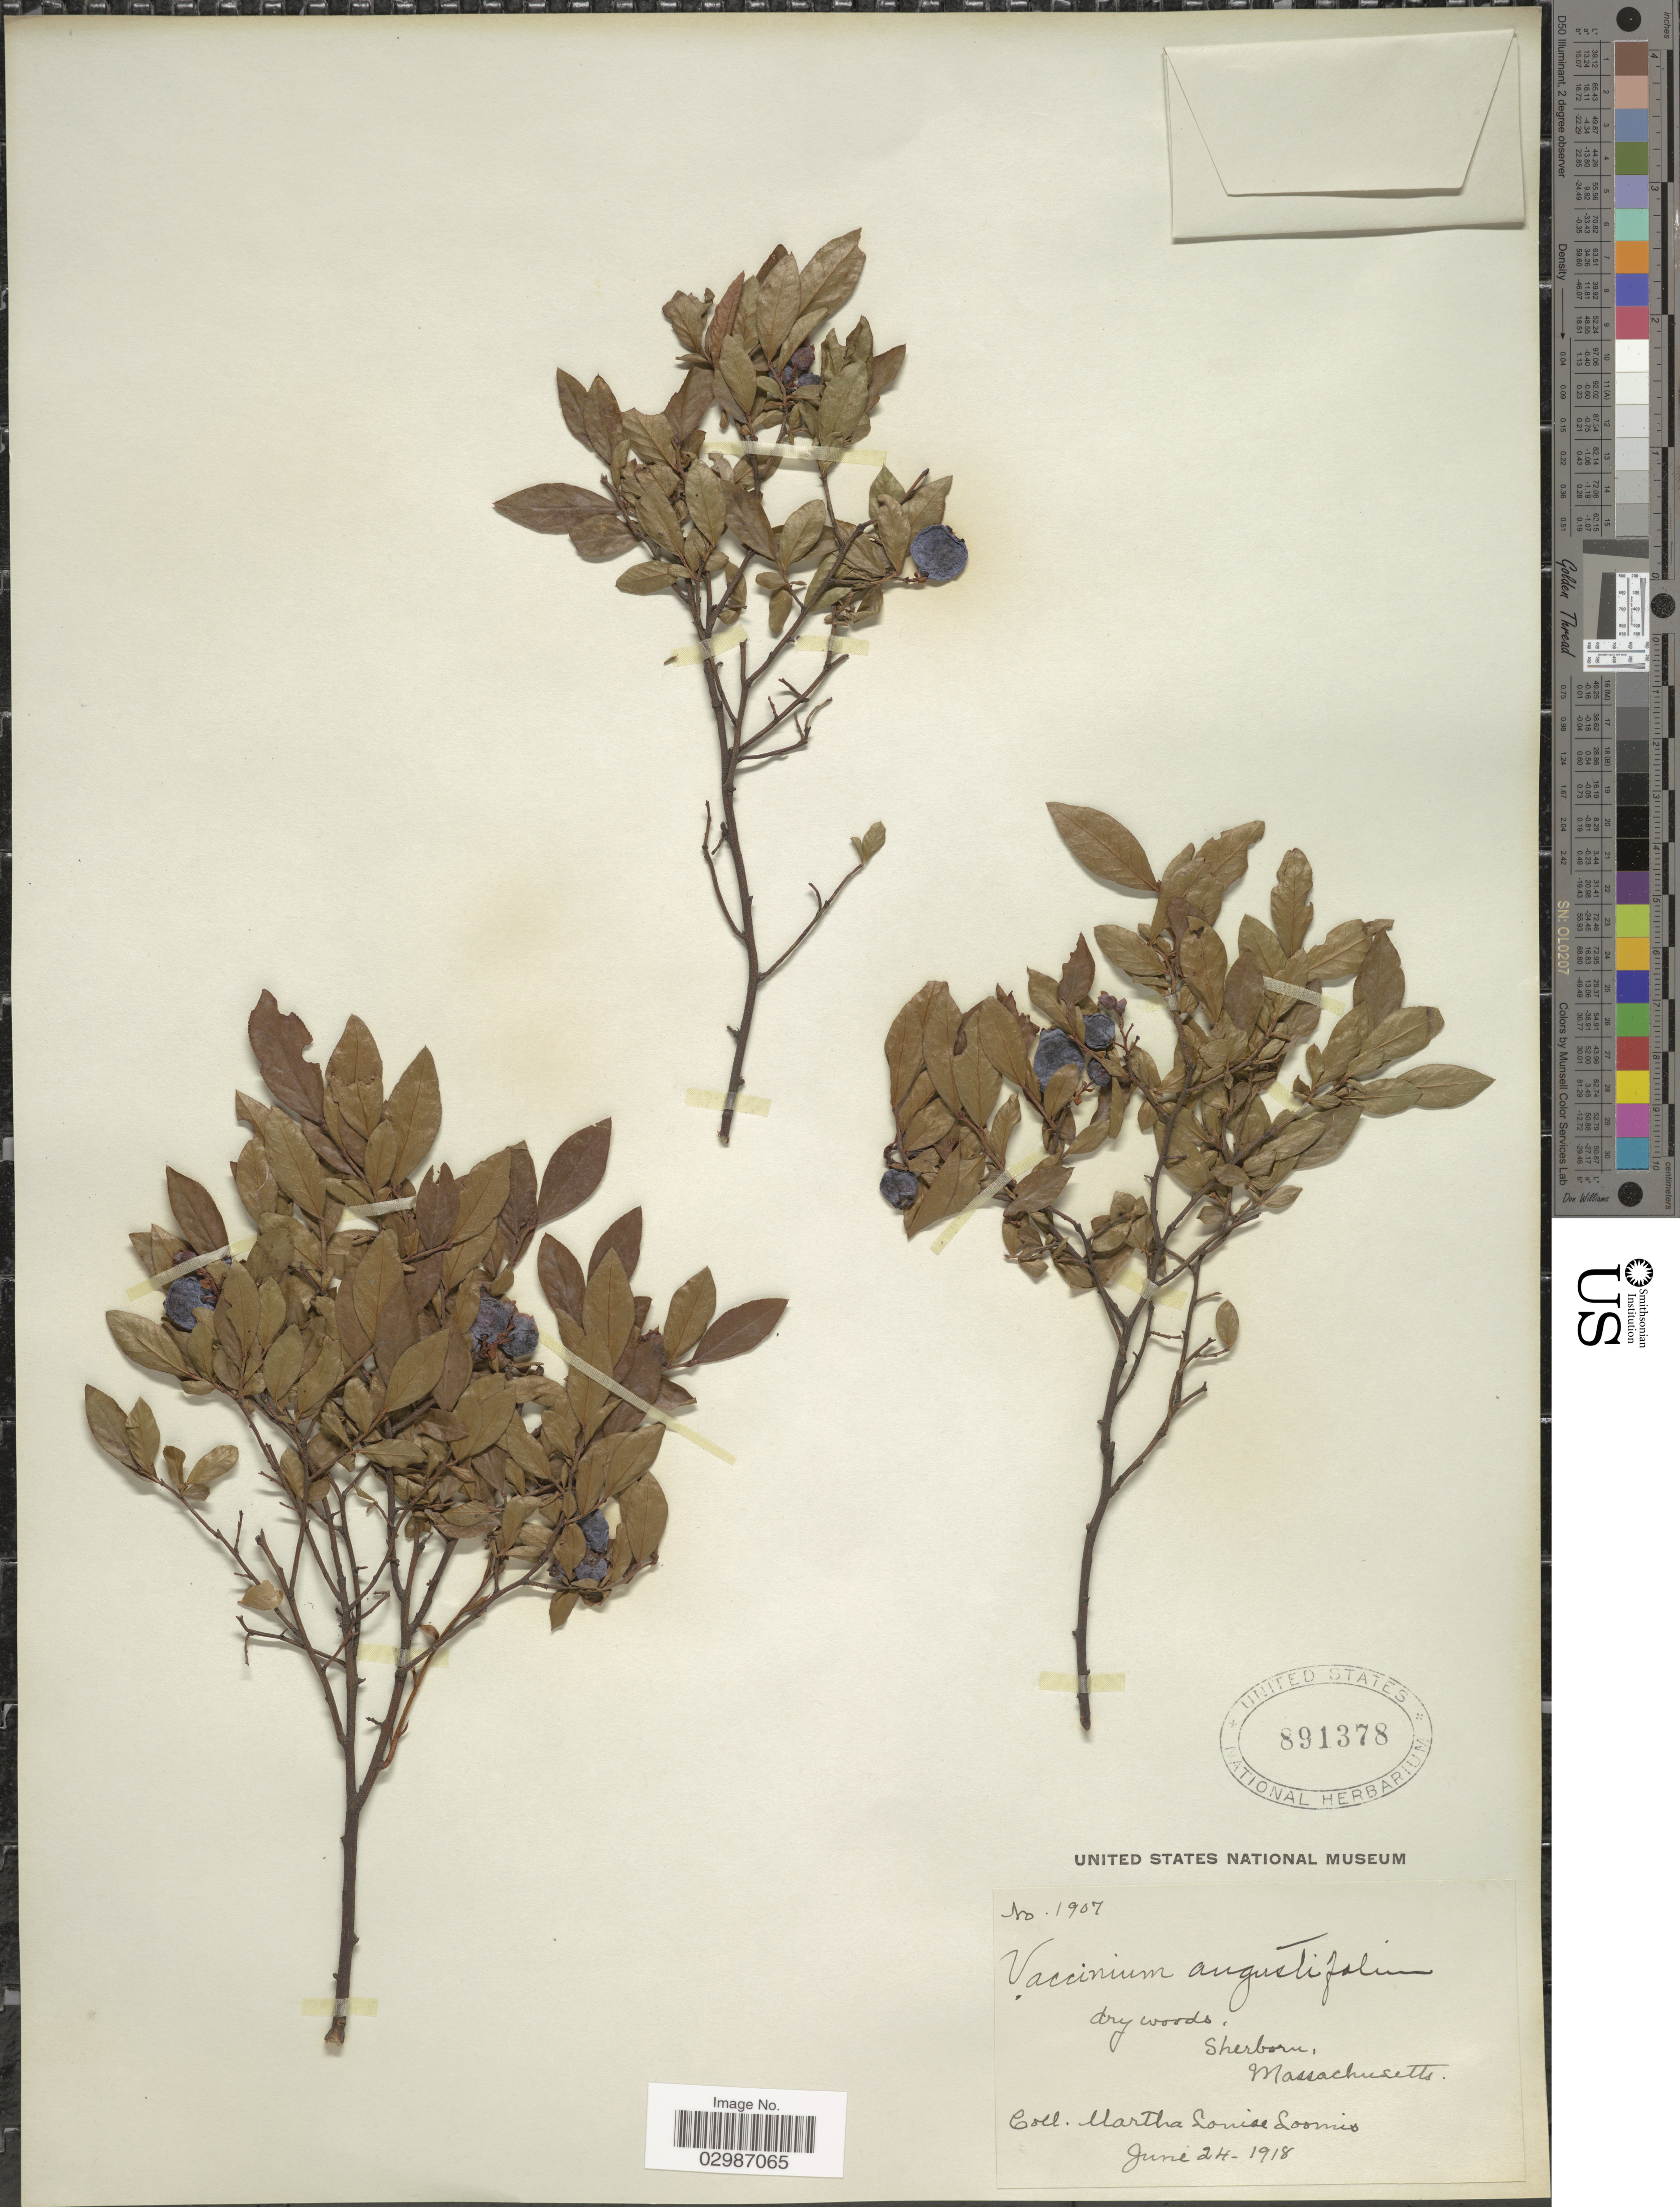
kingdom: Plantae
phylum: Tracheophyta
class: Magnoliopsida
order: Ericales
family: Ericaceae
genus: Vaccinium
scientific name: Vaccinium angustifolium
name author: Aiton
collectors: M. L. Loomis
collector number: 1907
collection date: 1918-06-24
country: United States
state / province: Massachusetts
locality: Sherborn.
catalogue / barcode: US 891378